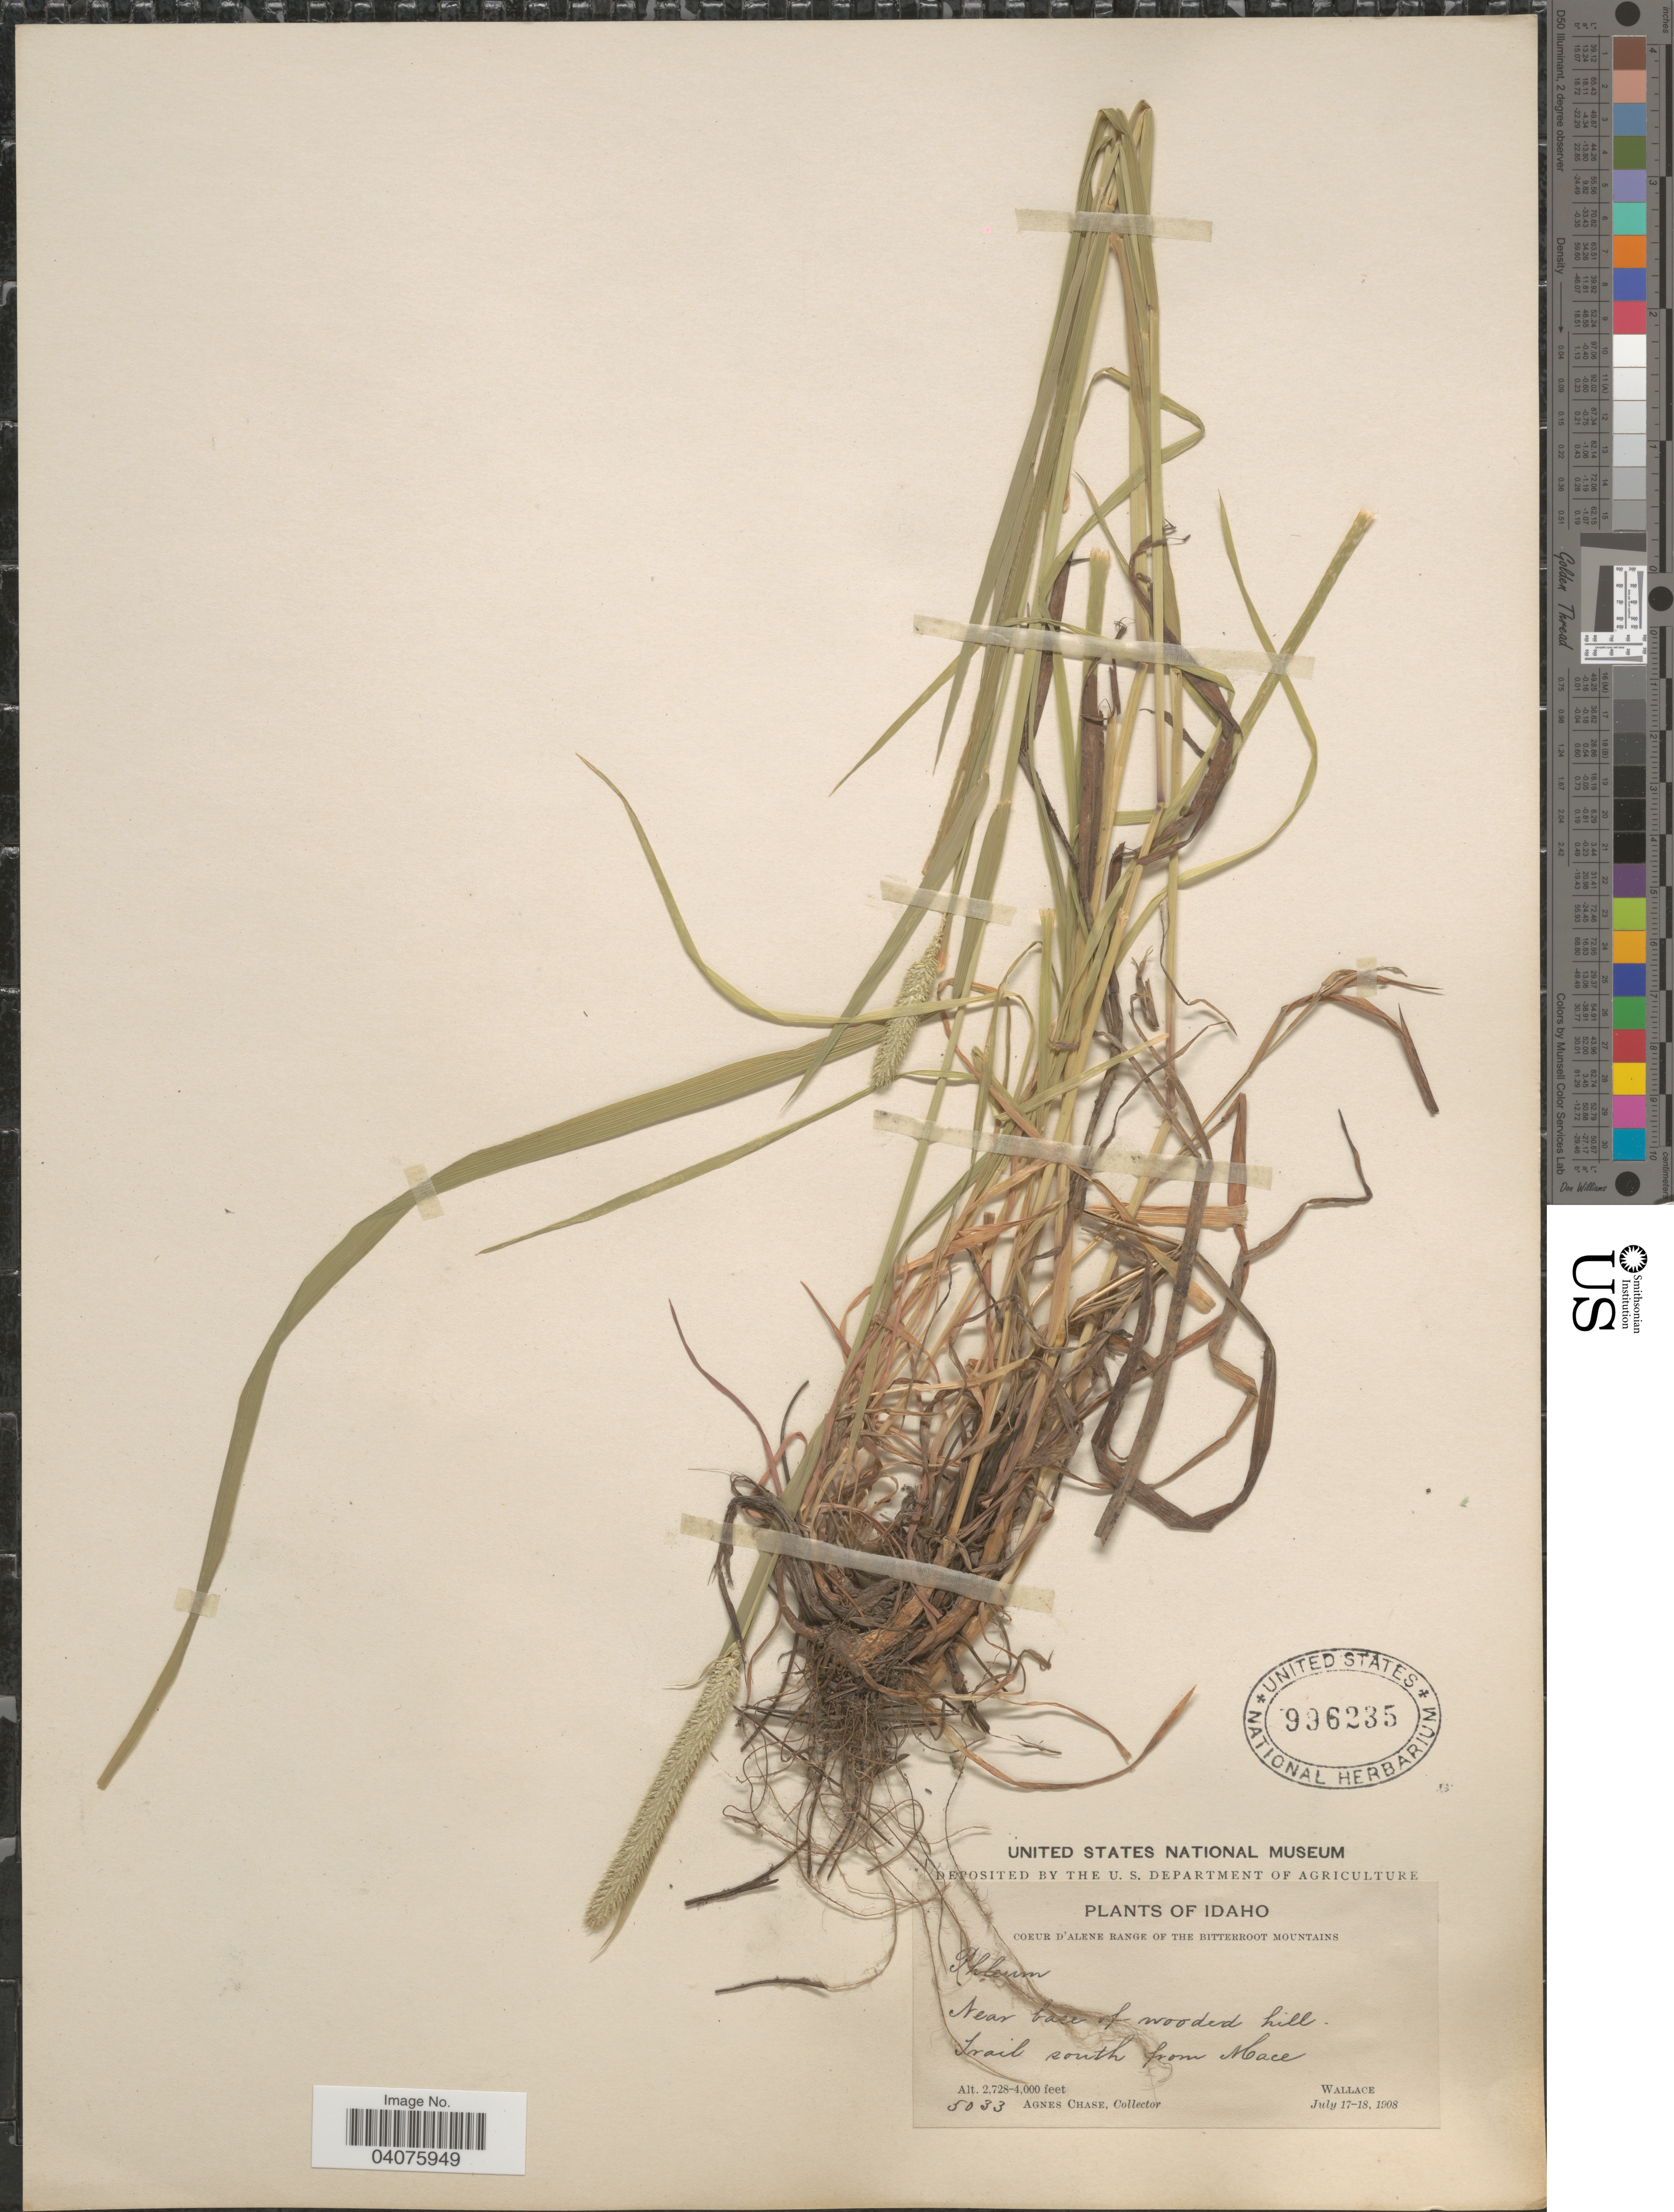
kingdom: Plantae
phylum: Tracheophyta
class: Liliopsida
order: Poales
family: Poaceae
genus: Phleum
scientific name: Phleum pratense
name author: L.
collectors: A. Chase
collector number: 5033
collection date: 1908-07-17/1908-07-18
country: United States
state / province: Idaho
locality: Coeur d'Alene Range of the Bitterroot Mountains. Near base of wooded hill. Trail south from Mace. Wallace.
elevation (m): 831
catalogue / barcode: US 996235